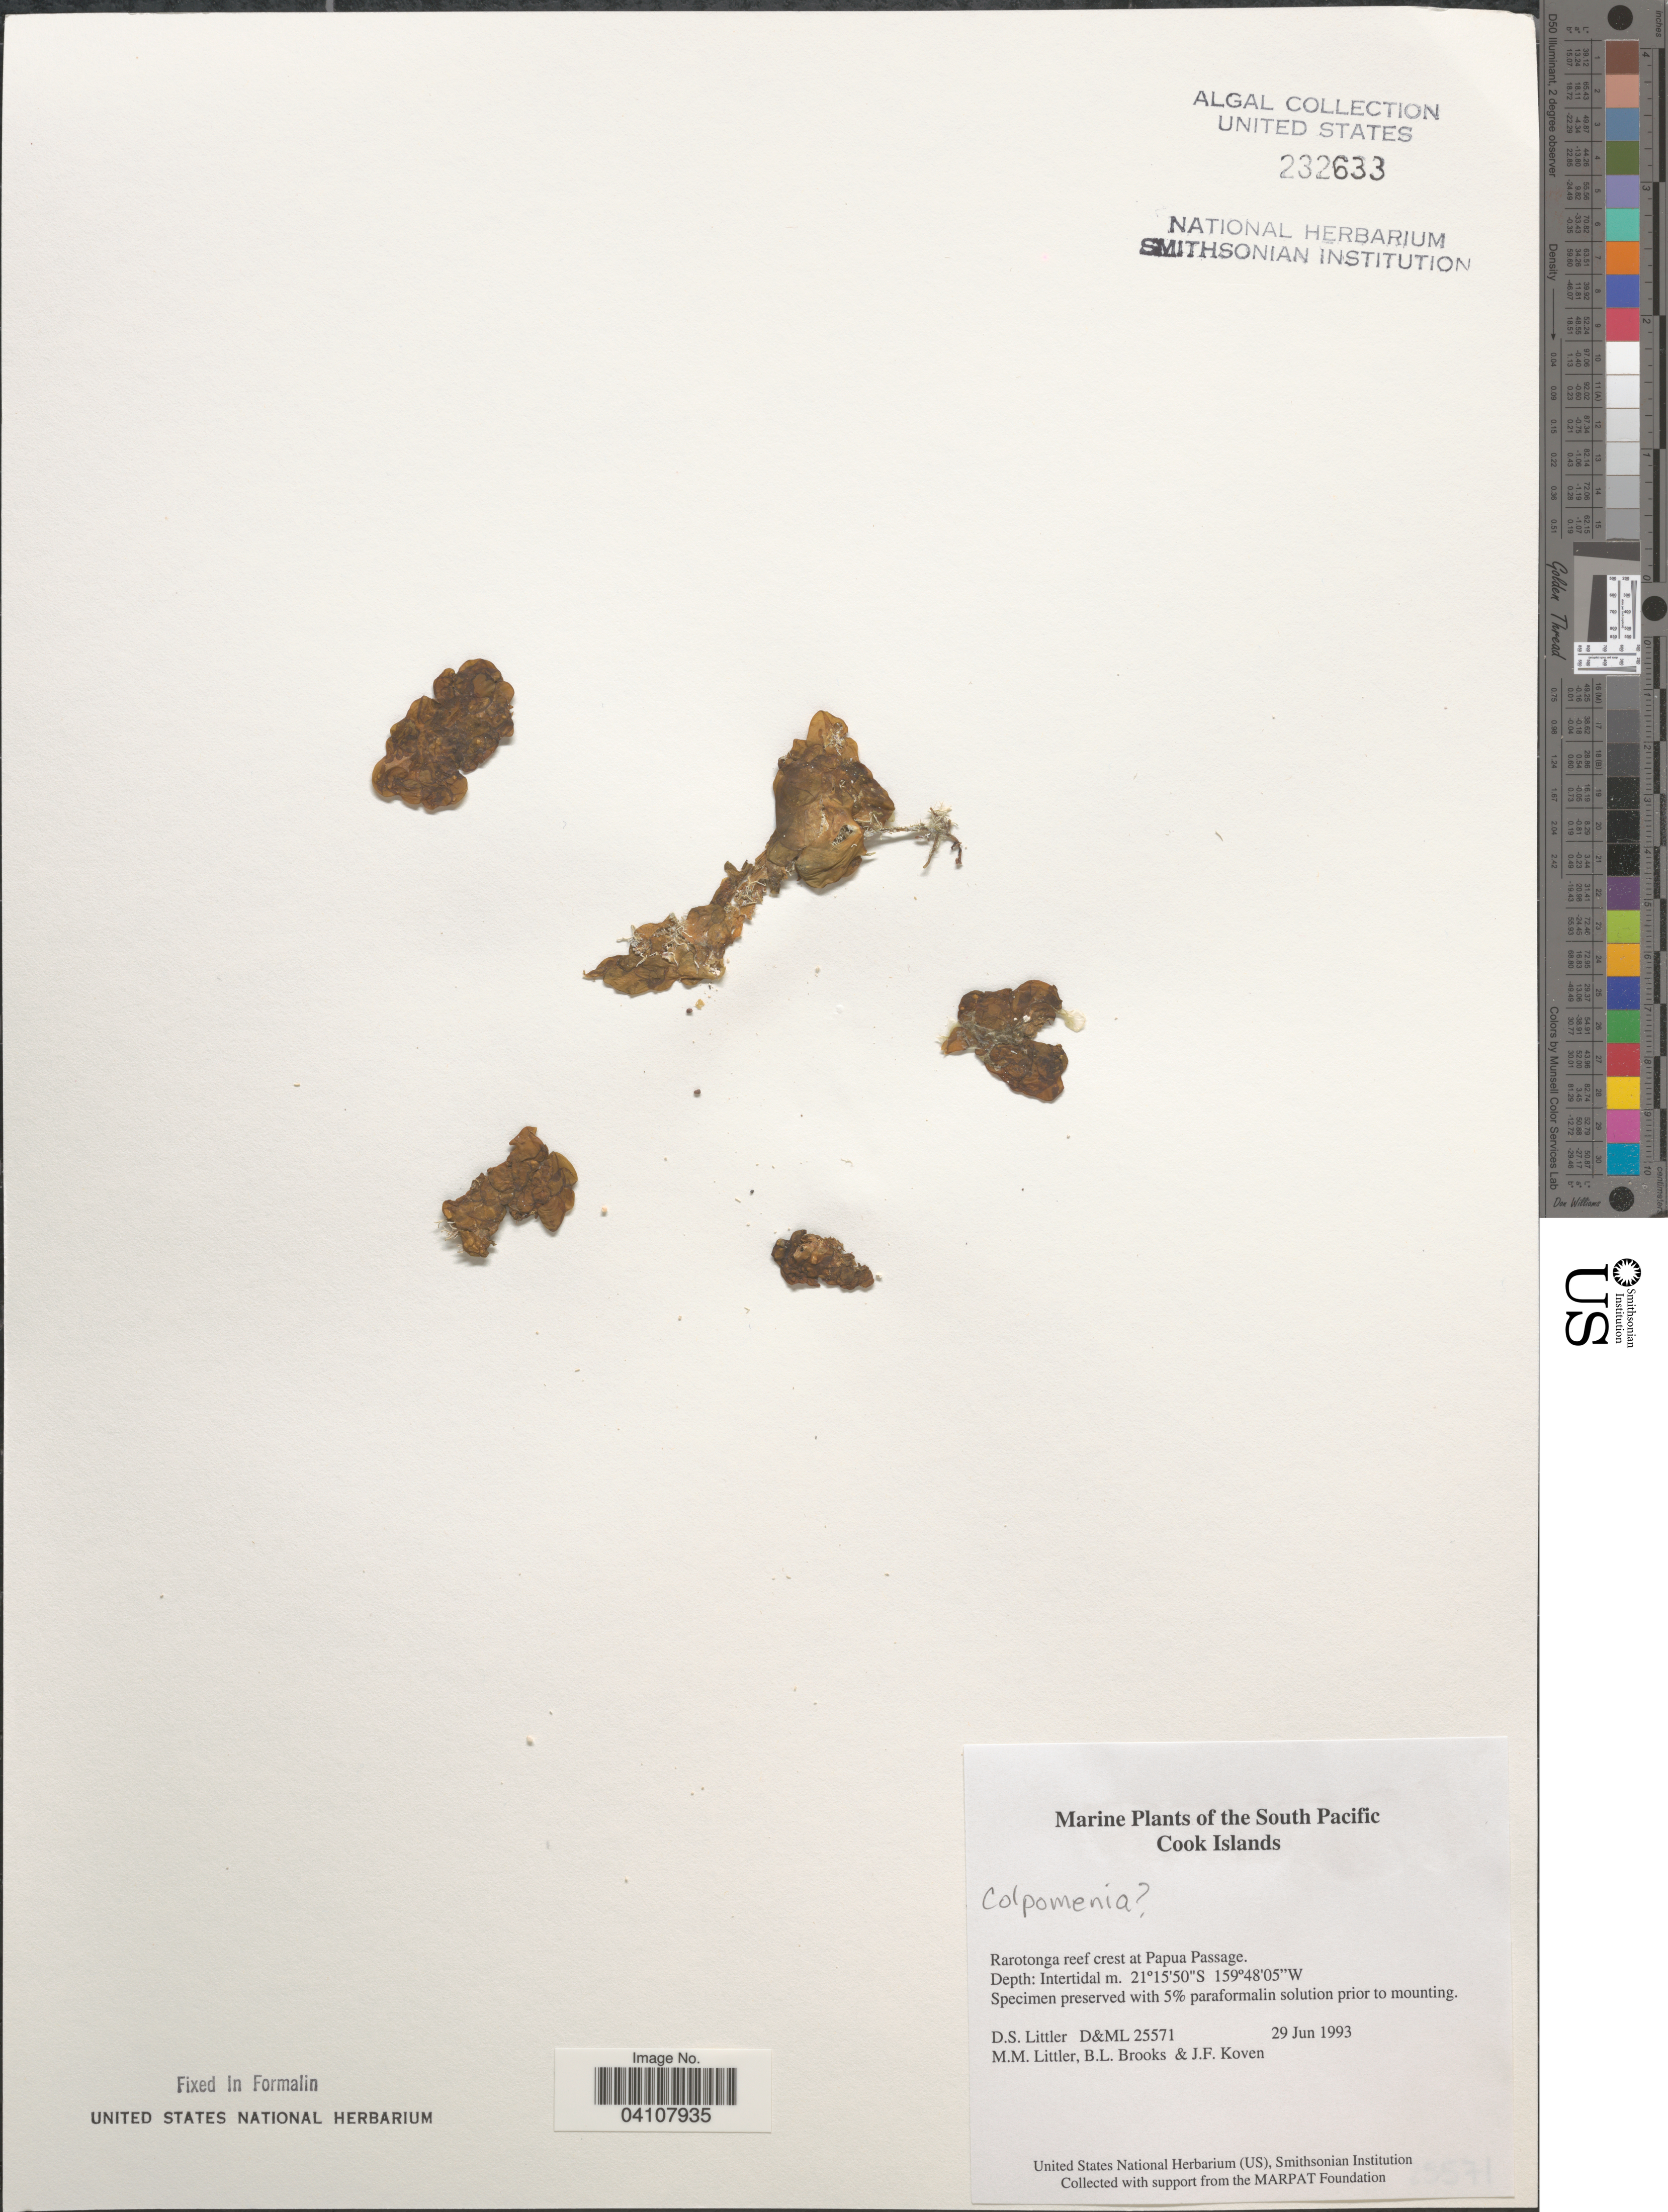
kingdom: Chromista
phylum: Ochrophyta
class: Phaeophyceae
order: Scytosiphonales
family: Scytosiphonaceae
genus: Colpomenia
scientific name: Colpomenia sp.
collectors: D. S. Littler, B. Brooks & J. Koven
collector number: D&ML25571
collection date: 1993-06-29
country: Cook Islands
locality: The South Pacific. Rarotonga reef crest at Papua Passage.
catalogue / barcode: US 232633